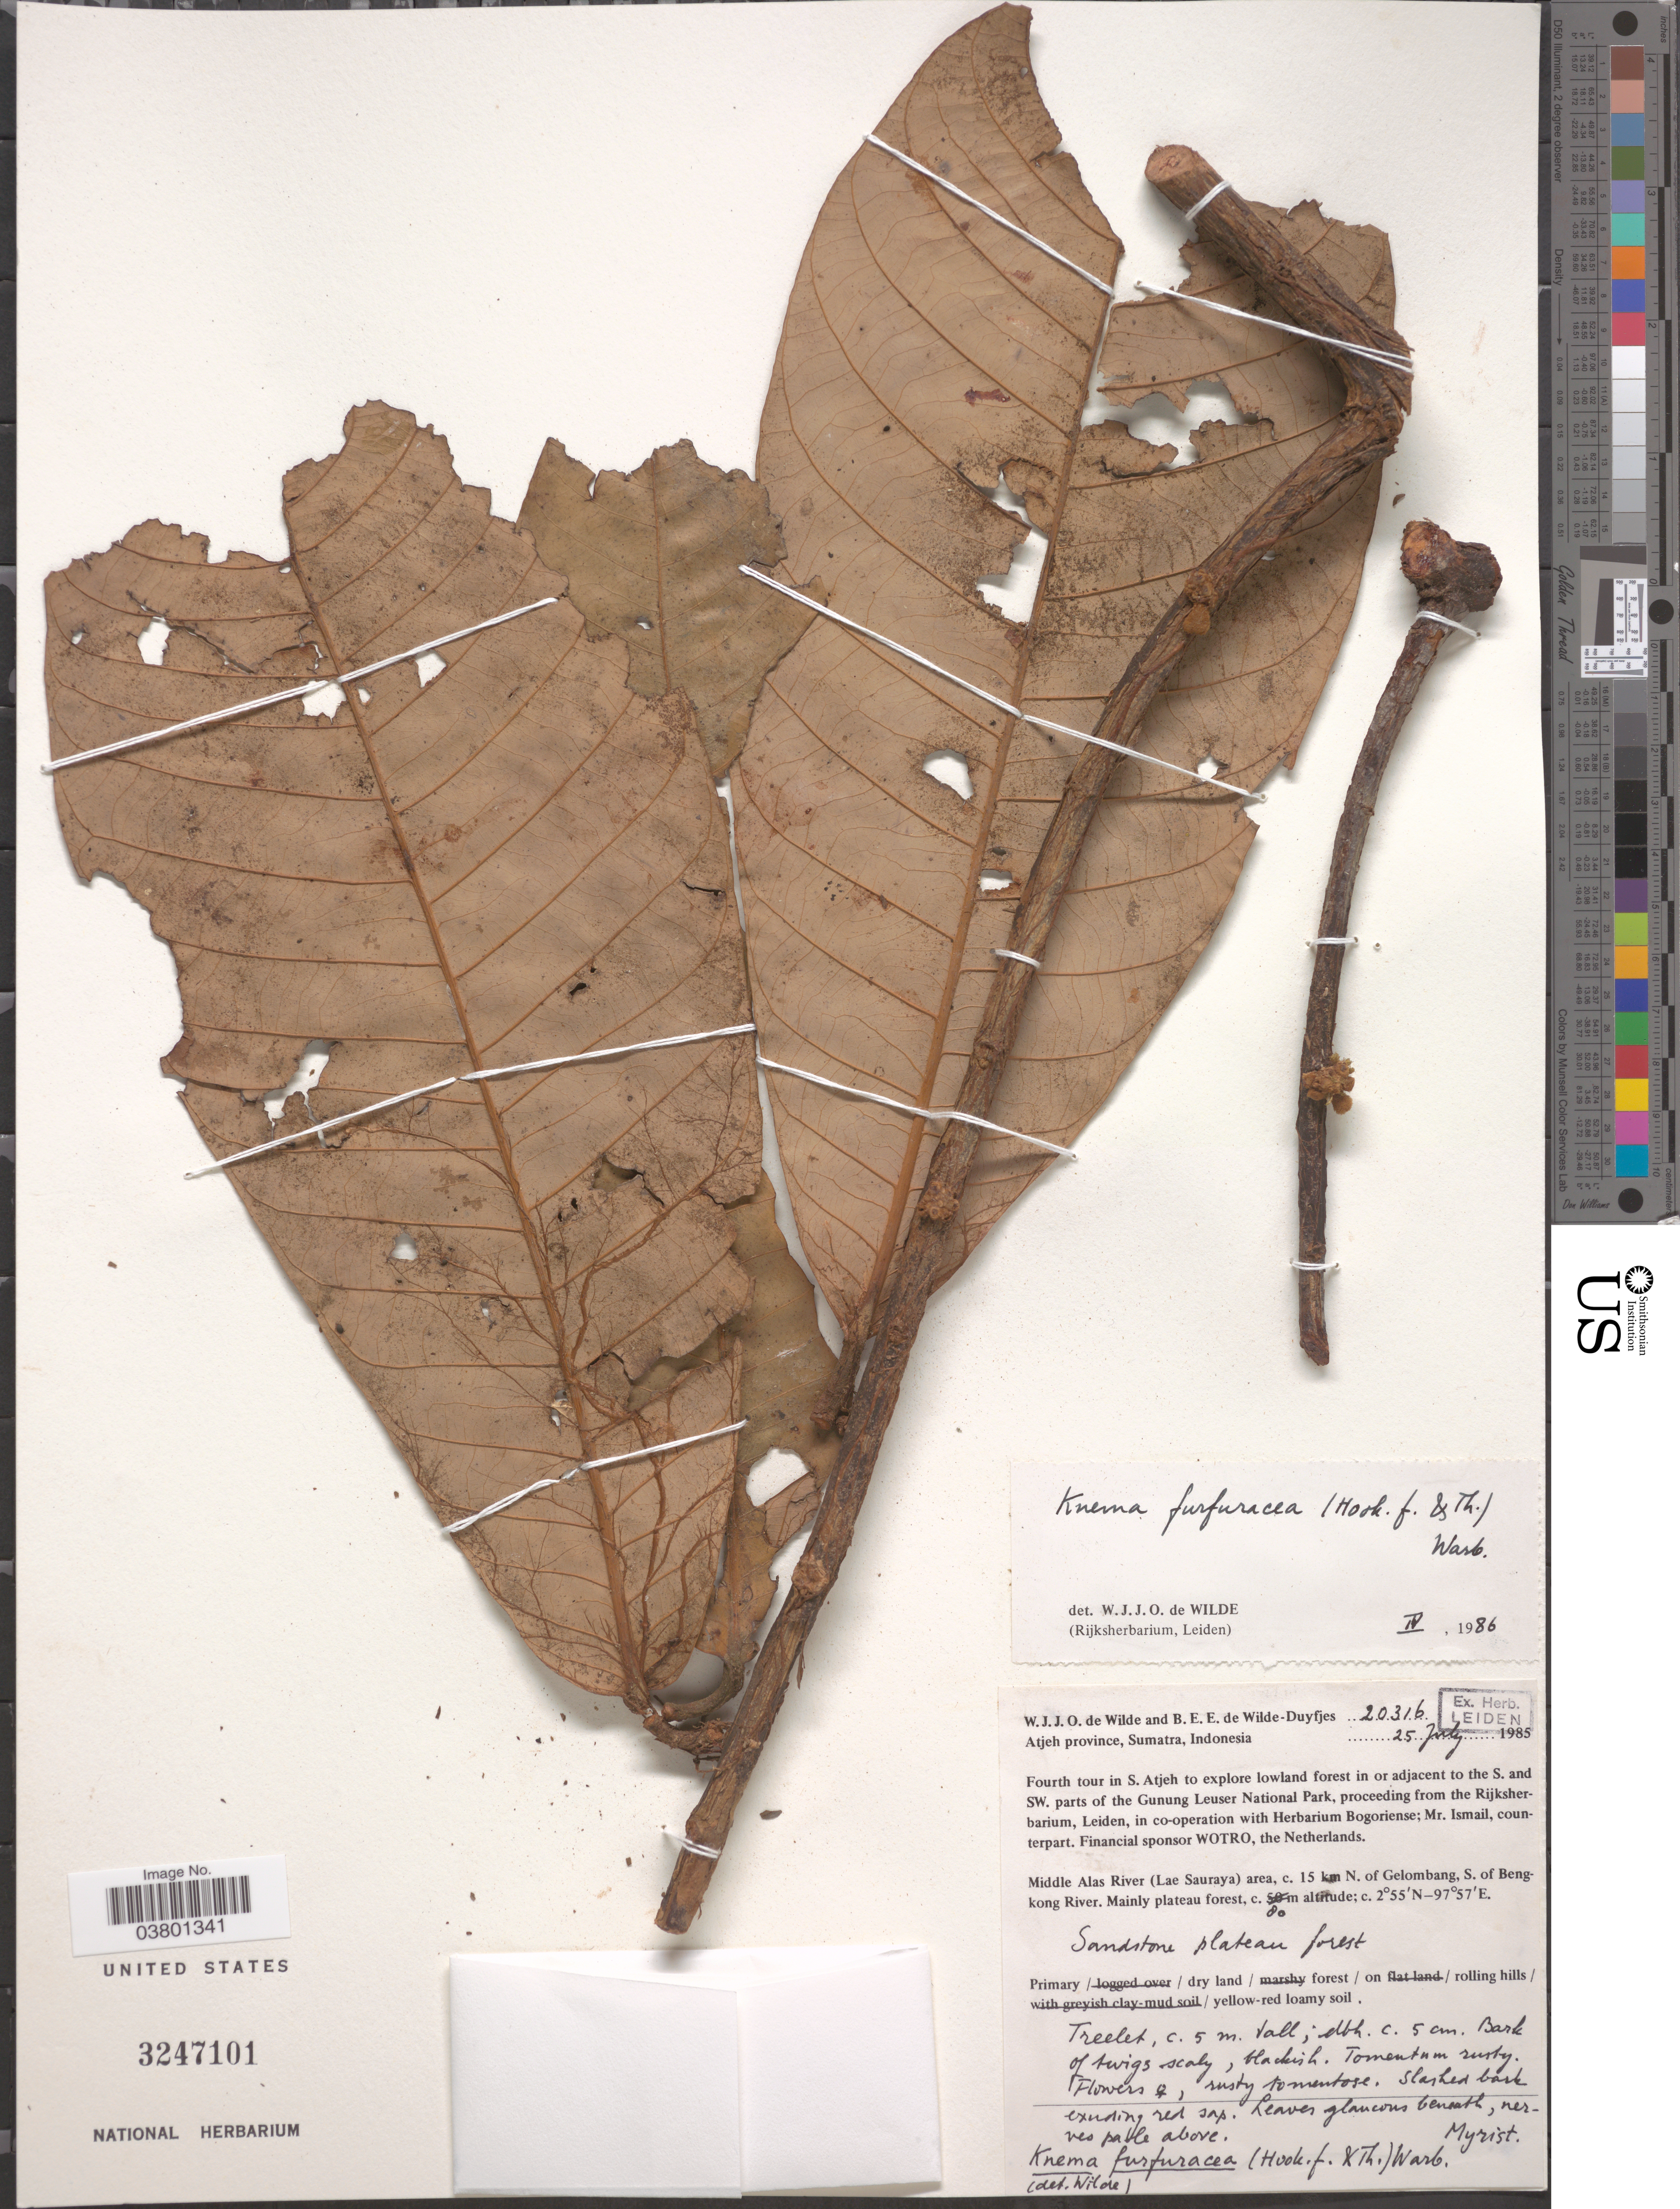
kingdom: Plantae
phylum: Tracheophyta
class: Magnoliopsida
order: Magnoliales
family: Myristicaceae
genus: Knema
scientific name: Knema furfuracea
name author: (Hook. f. & Thomson) Warb.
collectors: W. J. de Wilde & B. E. de Wilde-Duyfjes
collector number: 20316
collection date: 1985-07-25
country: Indonesia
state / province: Sumatra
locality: Atjeh Province. Fourth tour in S. Atjeh to explore lowland forest in or adjacent to the S. and SW, parts of the Gunung Leuser National Park. Middle Alas River (Lae Sauraya) area, c.15 km N. of Gelombang, S. of Bengkong River. Mainly plateau forest.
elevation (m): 80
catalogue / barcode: US 3247101